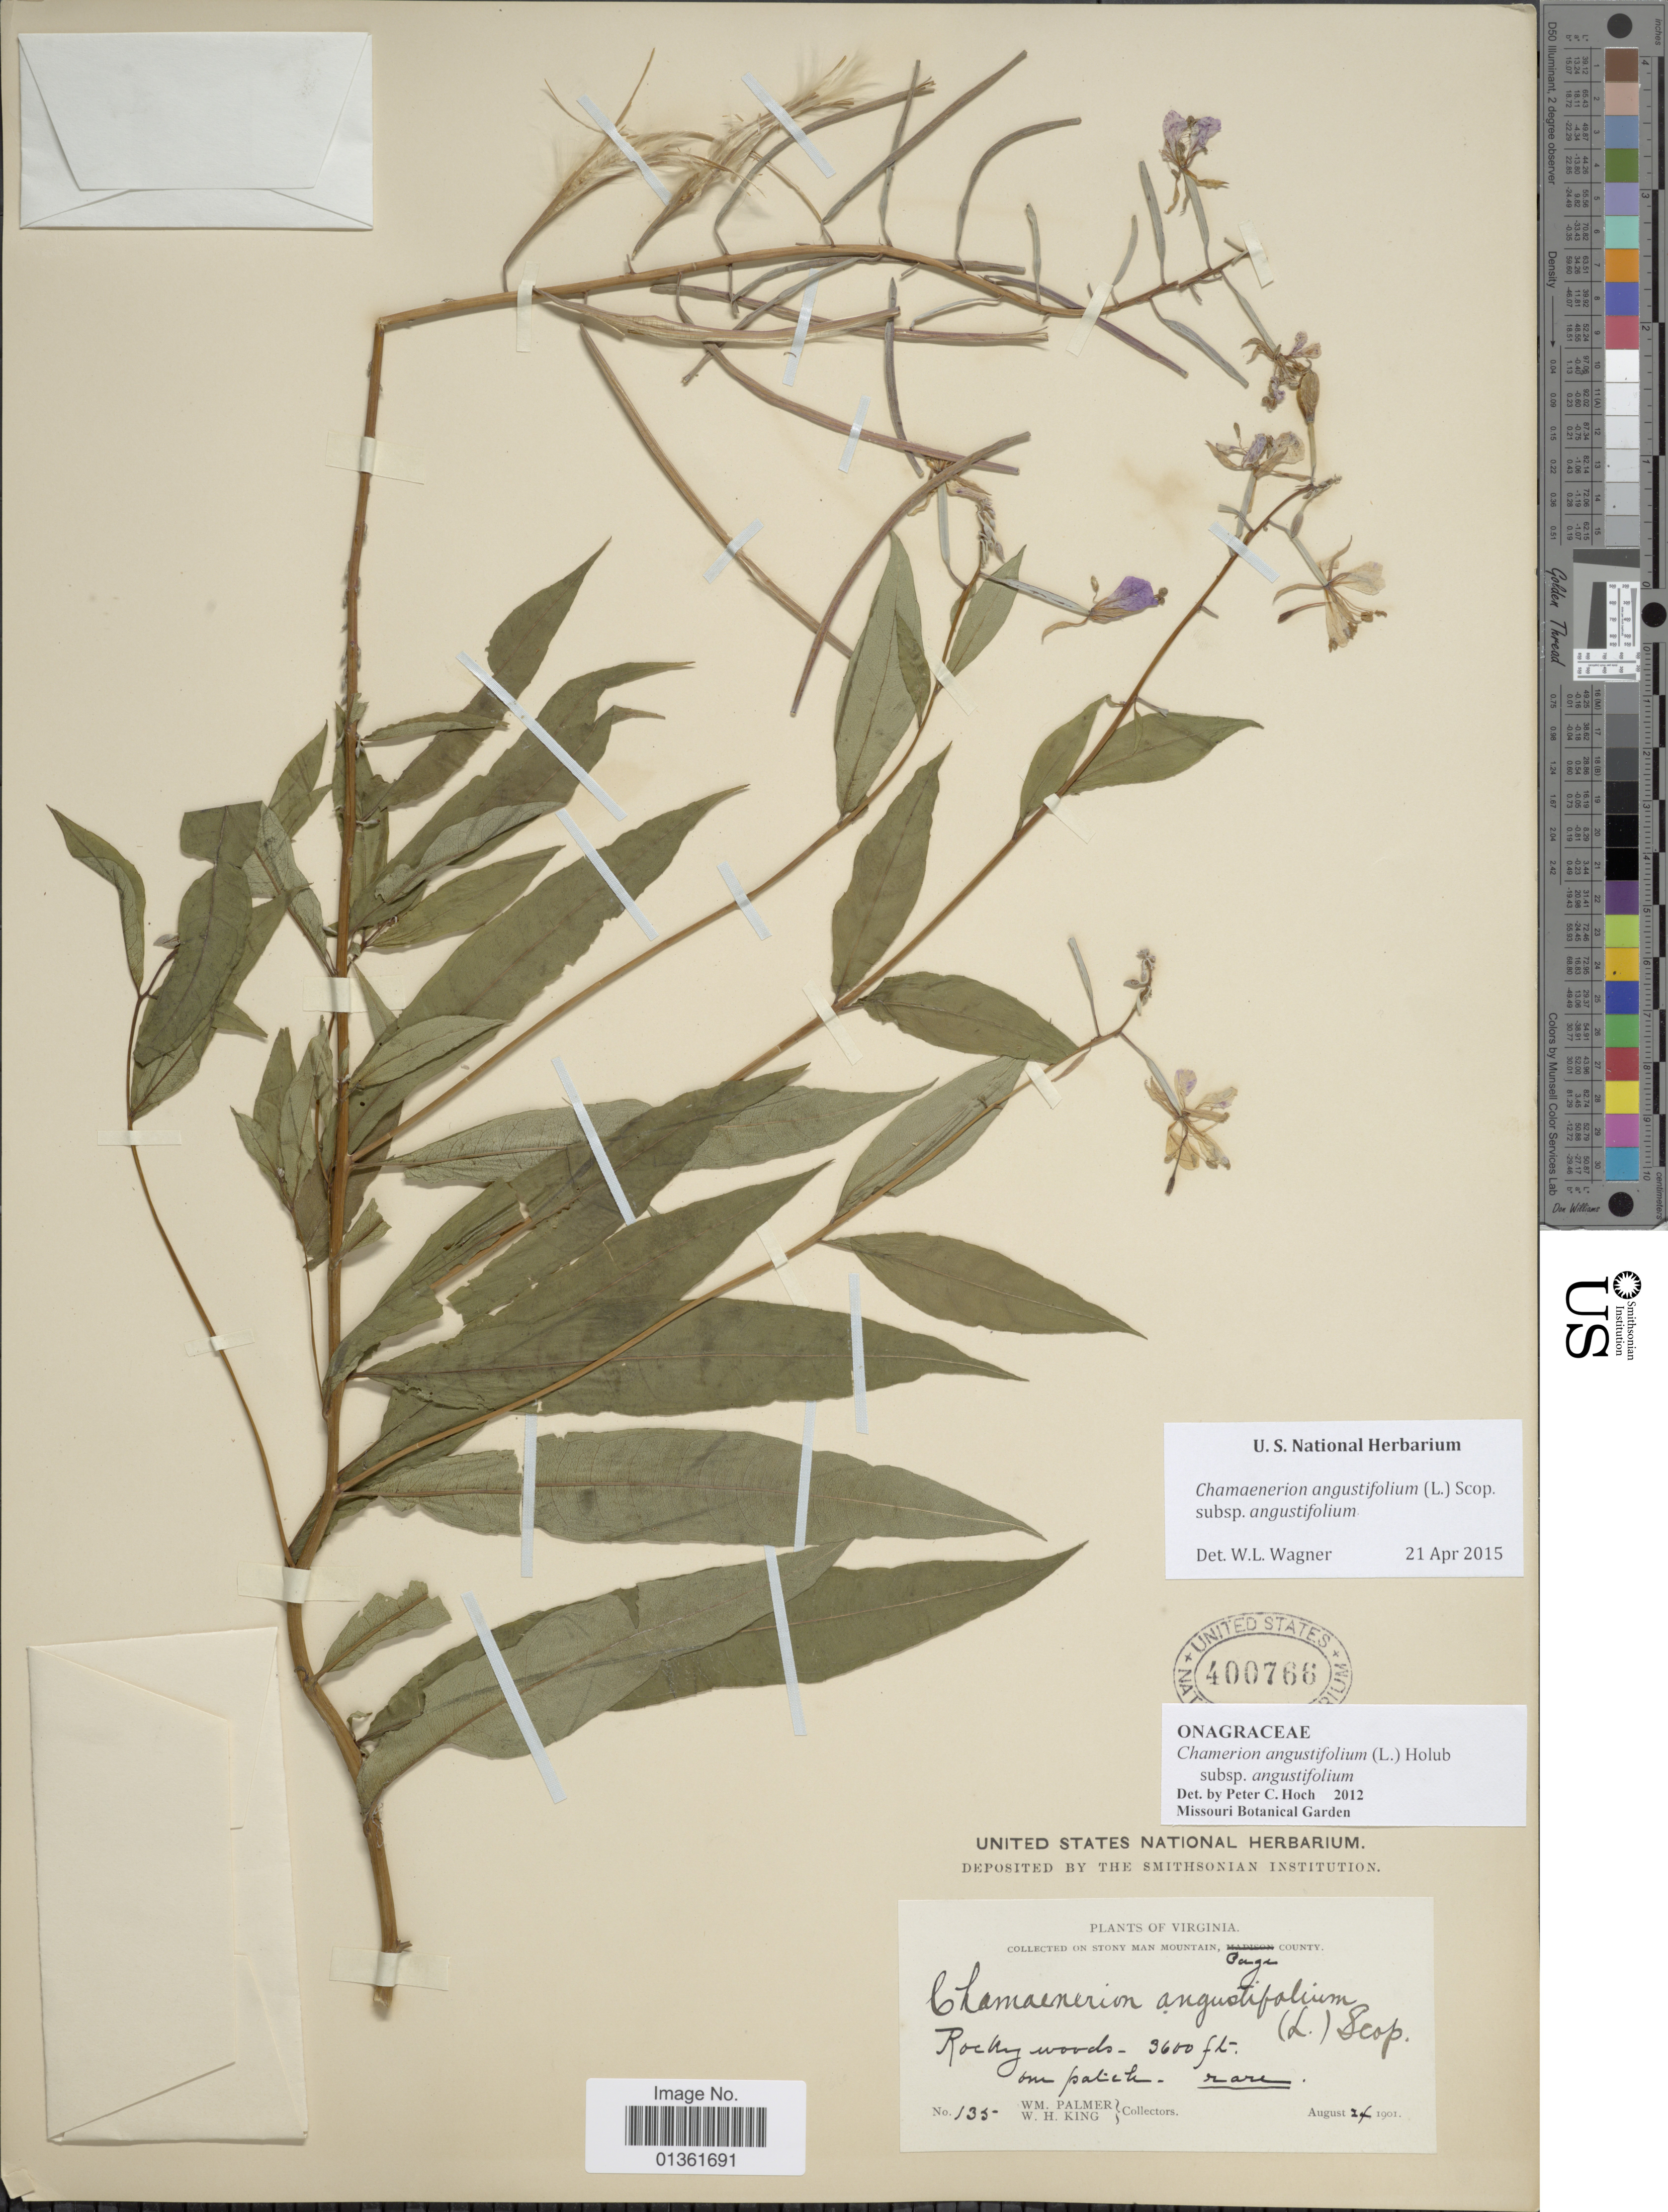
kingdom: Plantae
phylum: Tracheophyta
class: Magnoliopsida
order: Myrtales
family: Onagraceae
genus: Chamaenerion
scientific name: Chamaenerion angustifolium subsp. angustifolium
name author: (L.) Scop.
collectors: W. Palmer & W. H. King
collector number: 135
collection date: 1901-08-24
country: United States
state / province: Virginia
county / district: Page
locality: Stony Man Mountain, Page County.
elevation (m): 1097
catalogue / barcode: US 400766